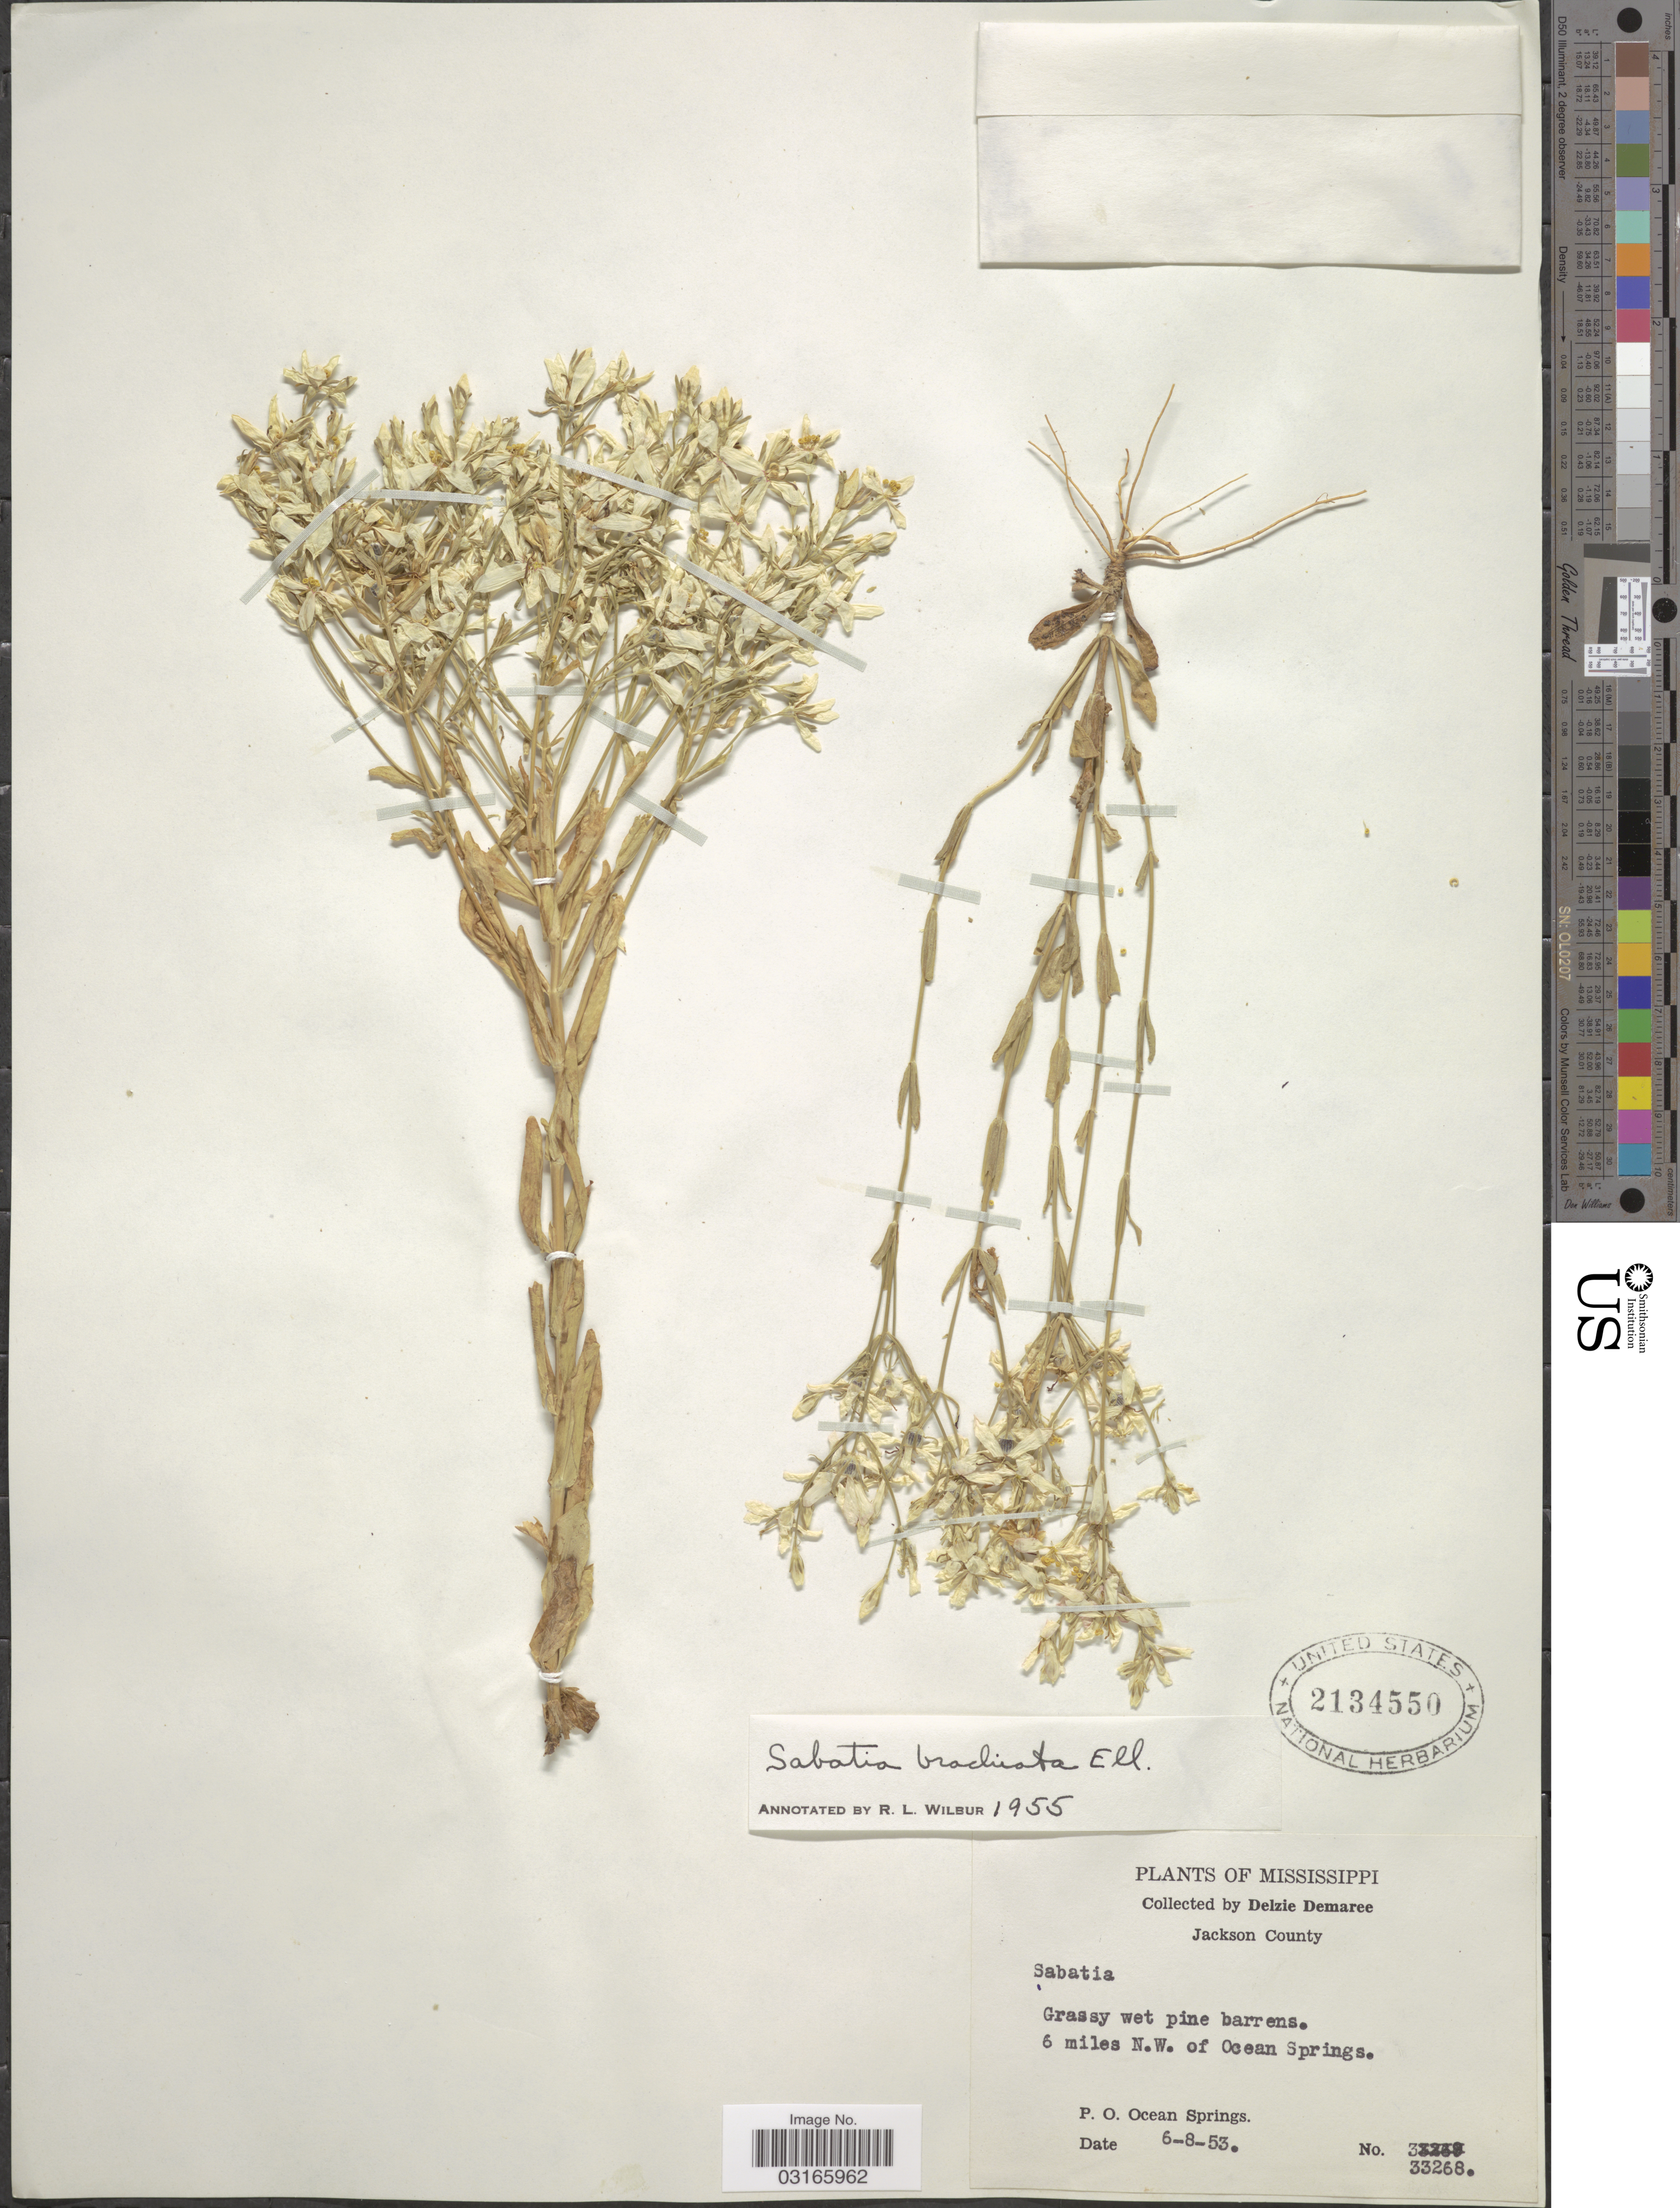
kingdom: Plantae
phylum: Tracheophyta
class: Magnoliopsida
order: Gentianales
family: Gentianaceae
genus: Sabatia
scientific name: Sabatia brachiata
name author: Elliott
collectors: D. Demaree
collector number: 33268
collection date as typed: Transcribed d/m/y: 8/6/53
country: United States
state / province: Mississippi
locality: Jackson County, Grassy wet pine barrens, 6 miles N.W. of Ocean Springs.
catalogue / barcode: US 2134550